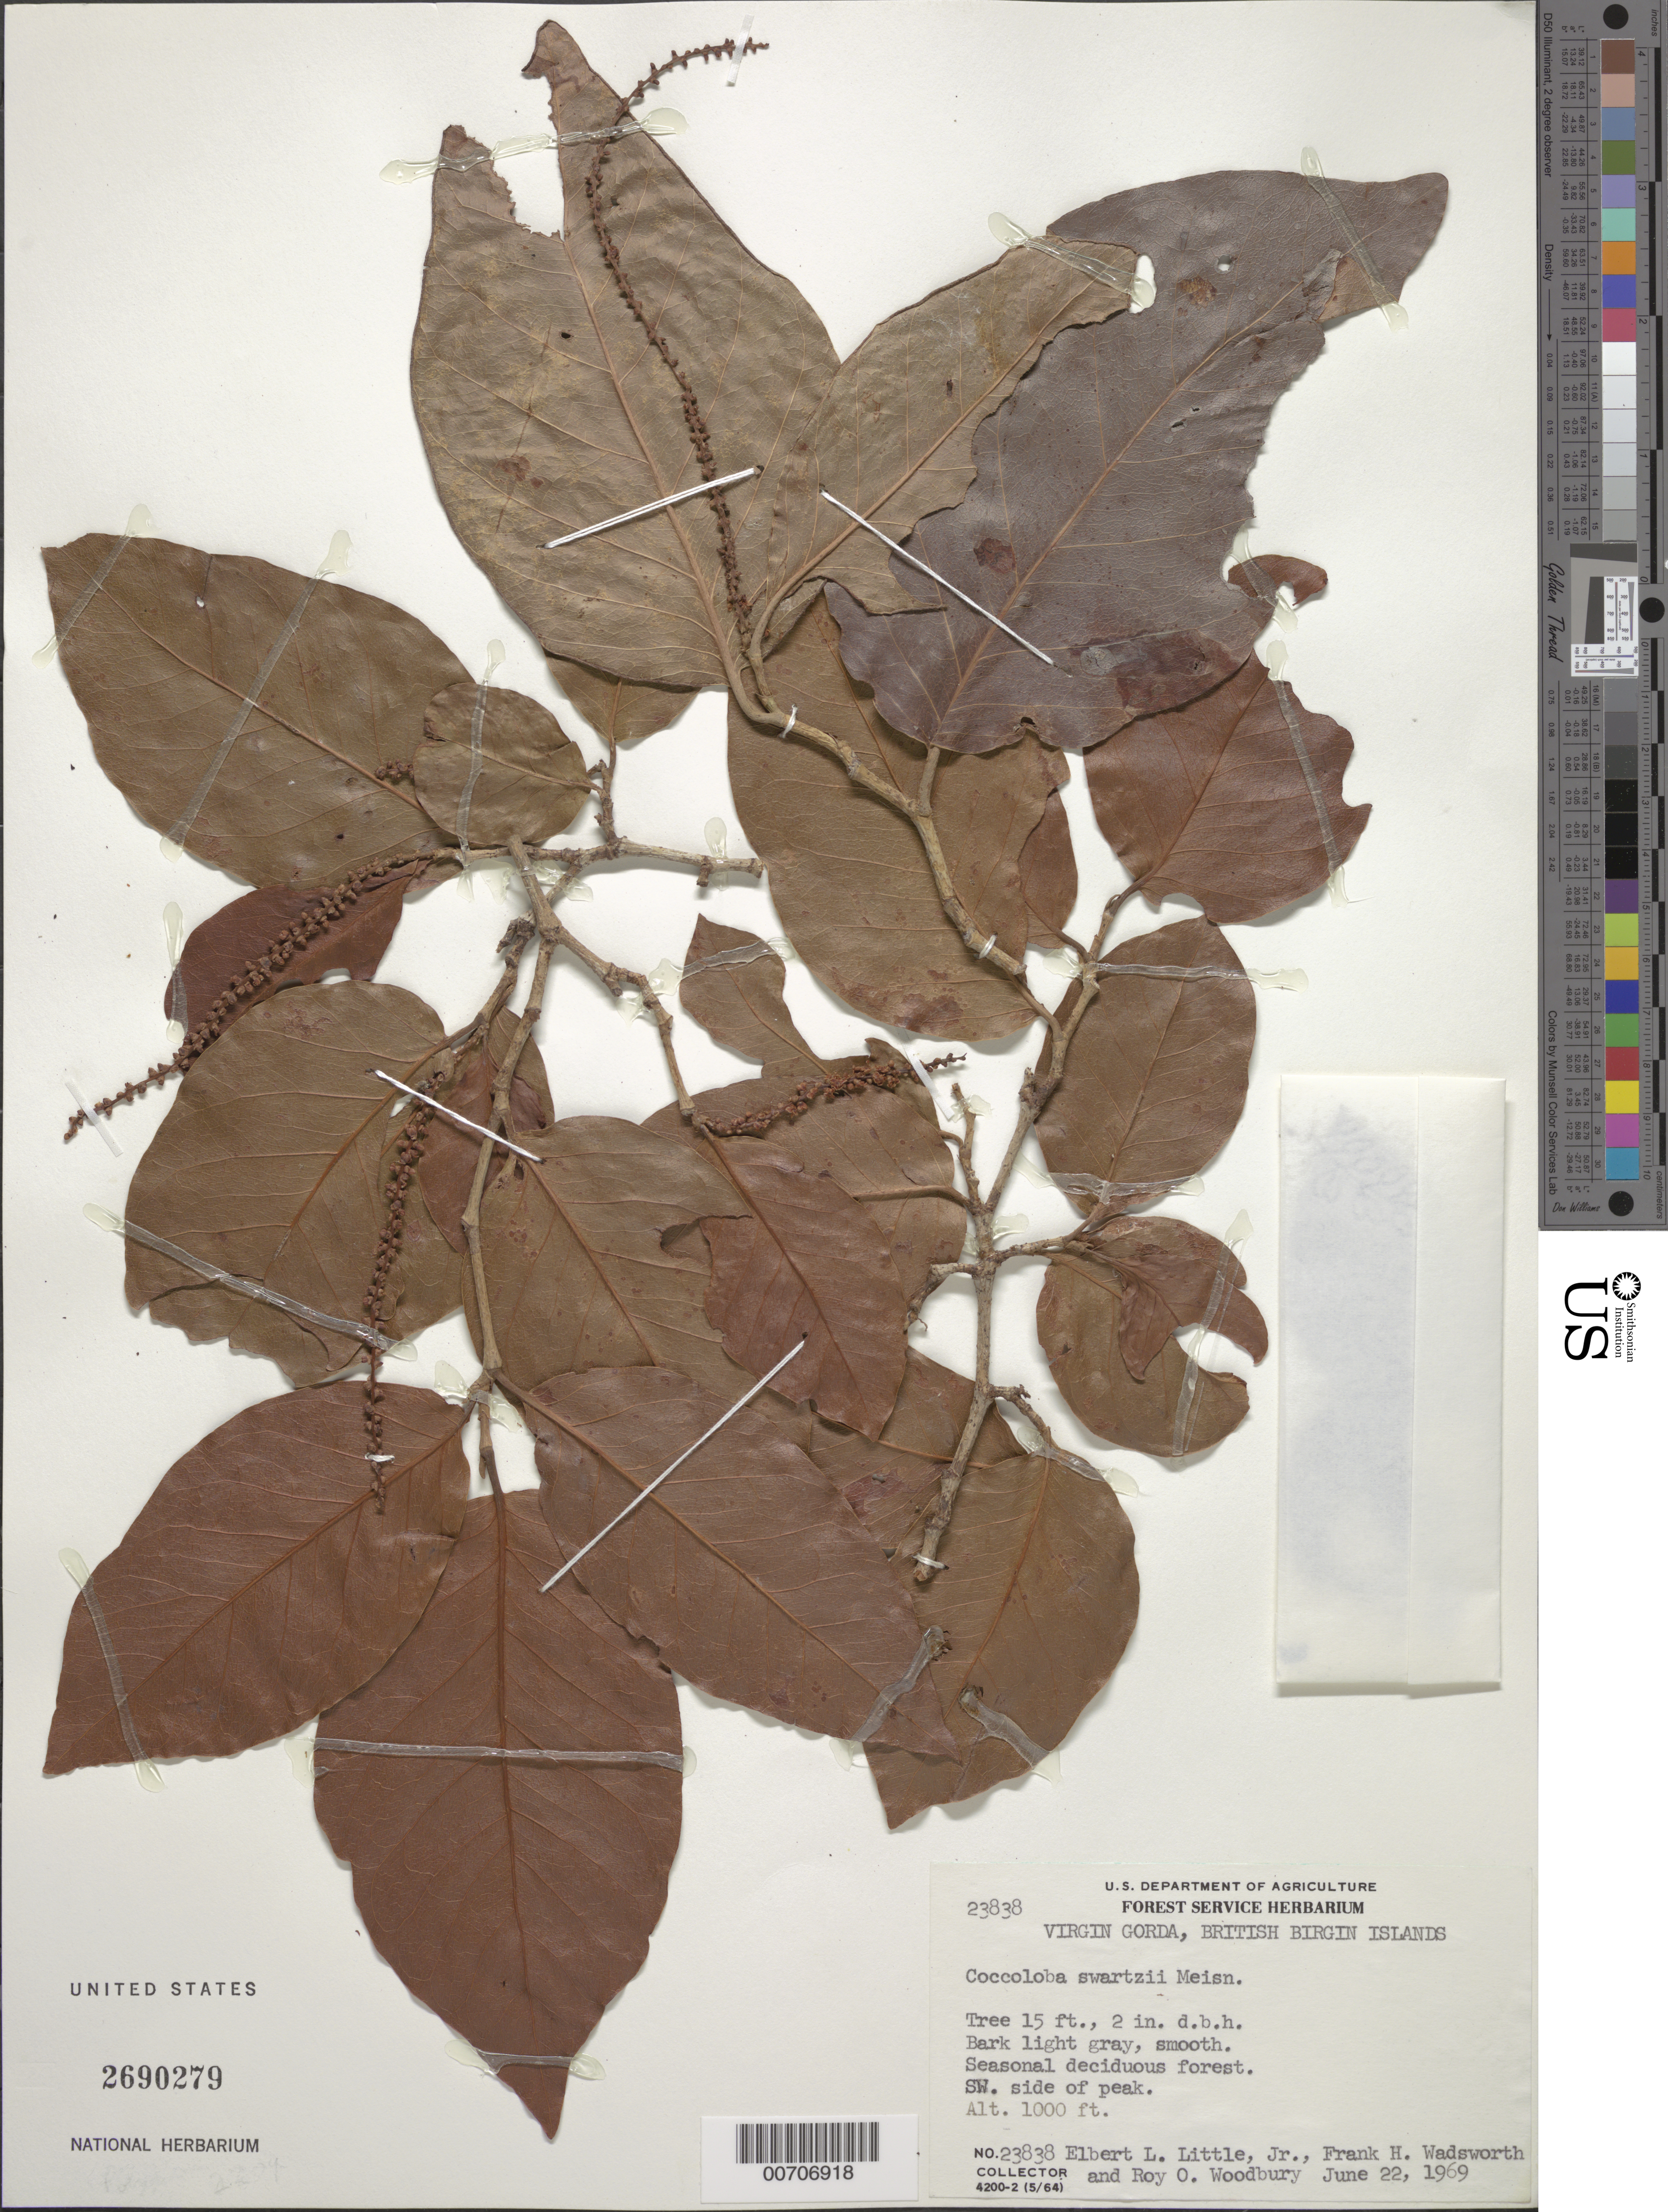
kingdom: Plantae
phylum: Tracheophyta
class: Magnoliopsida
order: Caryophyllales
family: Polygonaceae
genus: Coccoloba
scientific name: Coccoloba swartzii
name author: Meisn.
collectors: E. L. Little, F. Wadsworth & R. O. Woodbury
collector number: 23838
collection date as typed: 22 Jun 1969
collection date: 1969-06-22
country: British Virgin Islands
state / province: Virgin Gorda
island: Virgin Gorda Island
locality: SW side of peak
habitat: Seasonal deciduous forest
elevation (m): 305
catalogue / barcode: US 2690279